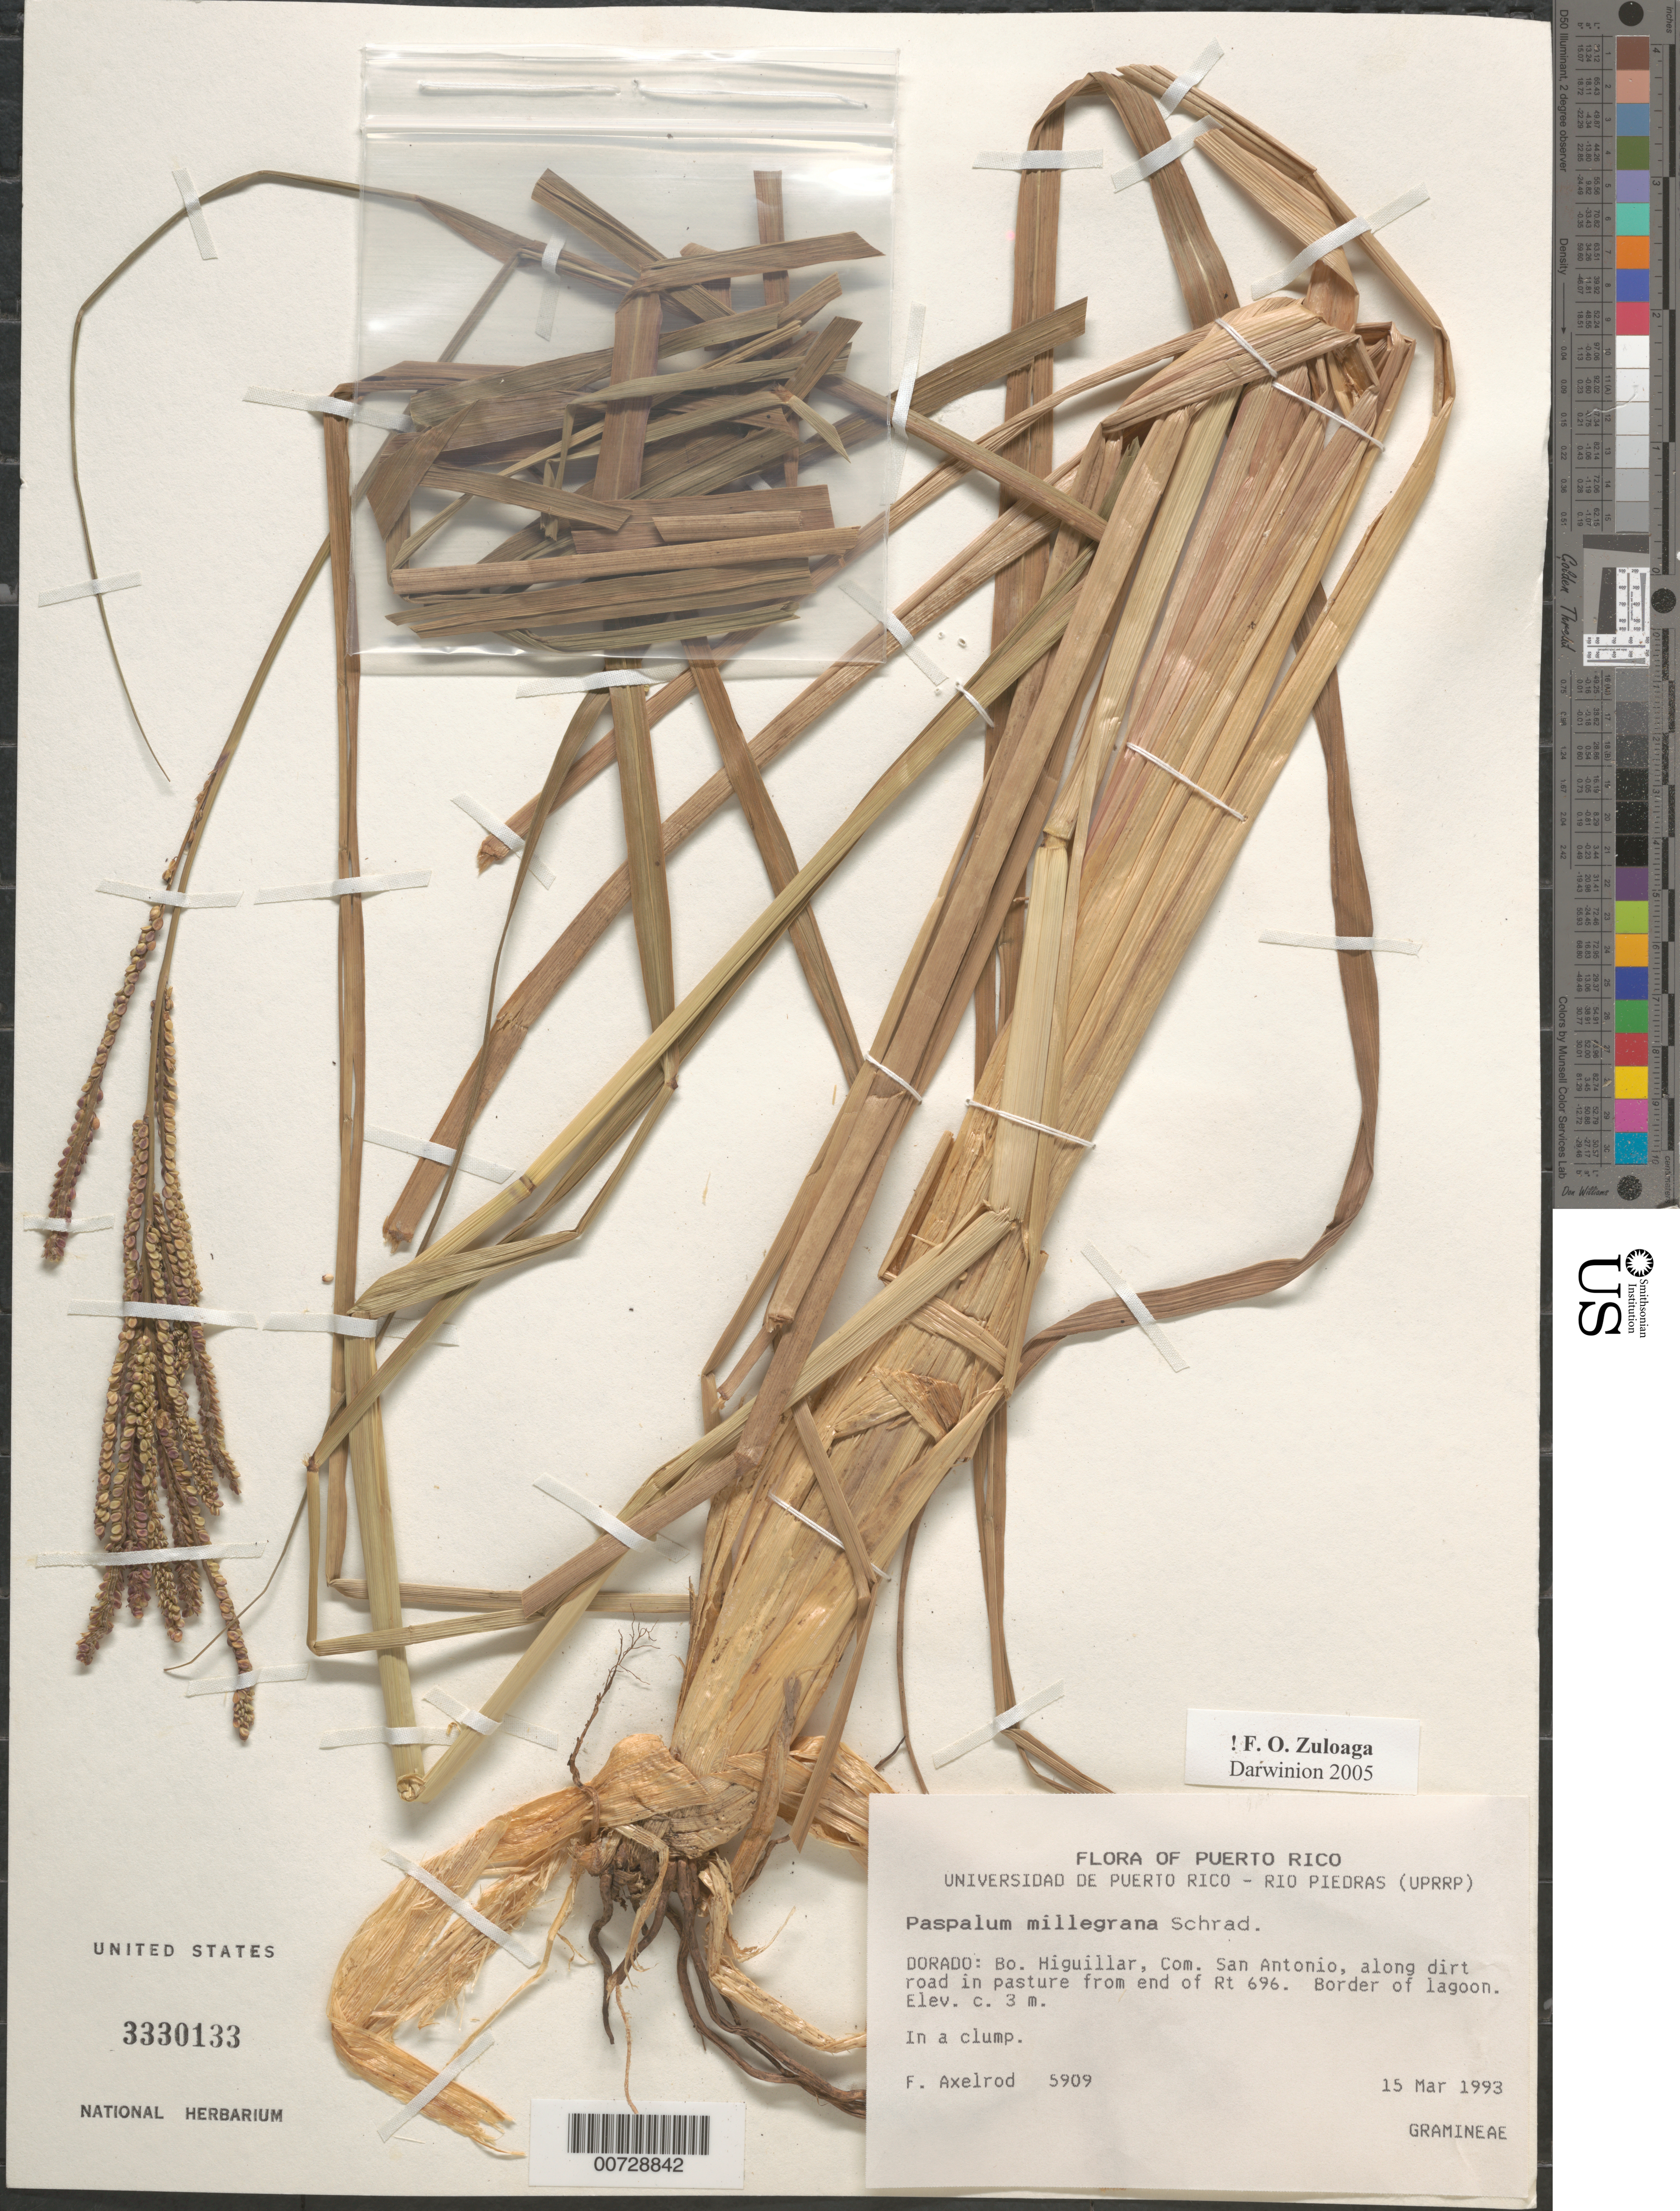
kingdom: Plantae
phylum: Tracheophyta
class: Liliopsida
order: Poales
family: Poaceae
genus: Paspalum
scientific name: Paspalum millegrana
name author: Schrad.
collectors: F. S. Axelrod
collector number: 5909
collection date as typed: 15 Mar 1993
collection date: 1993-03-15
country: Puerto Rico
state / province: Dorado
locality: Dorado: Bo. Higuillar, Com. San Antonio, along dirt road in pasture from end of rte 696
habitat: Along dirt road in pasture; border of lagoon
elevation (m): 3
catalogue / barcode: US 3330133